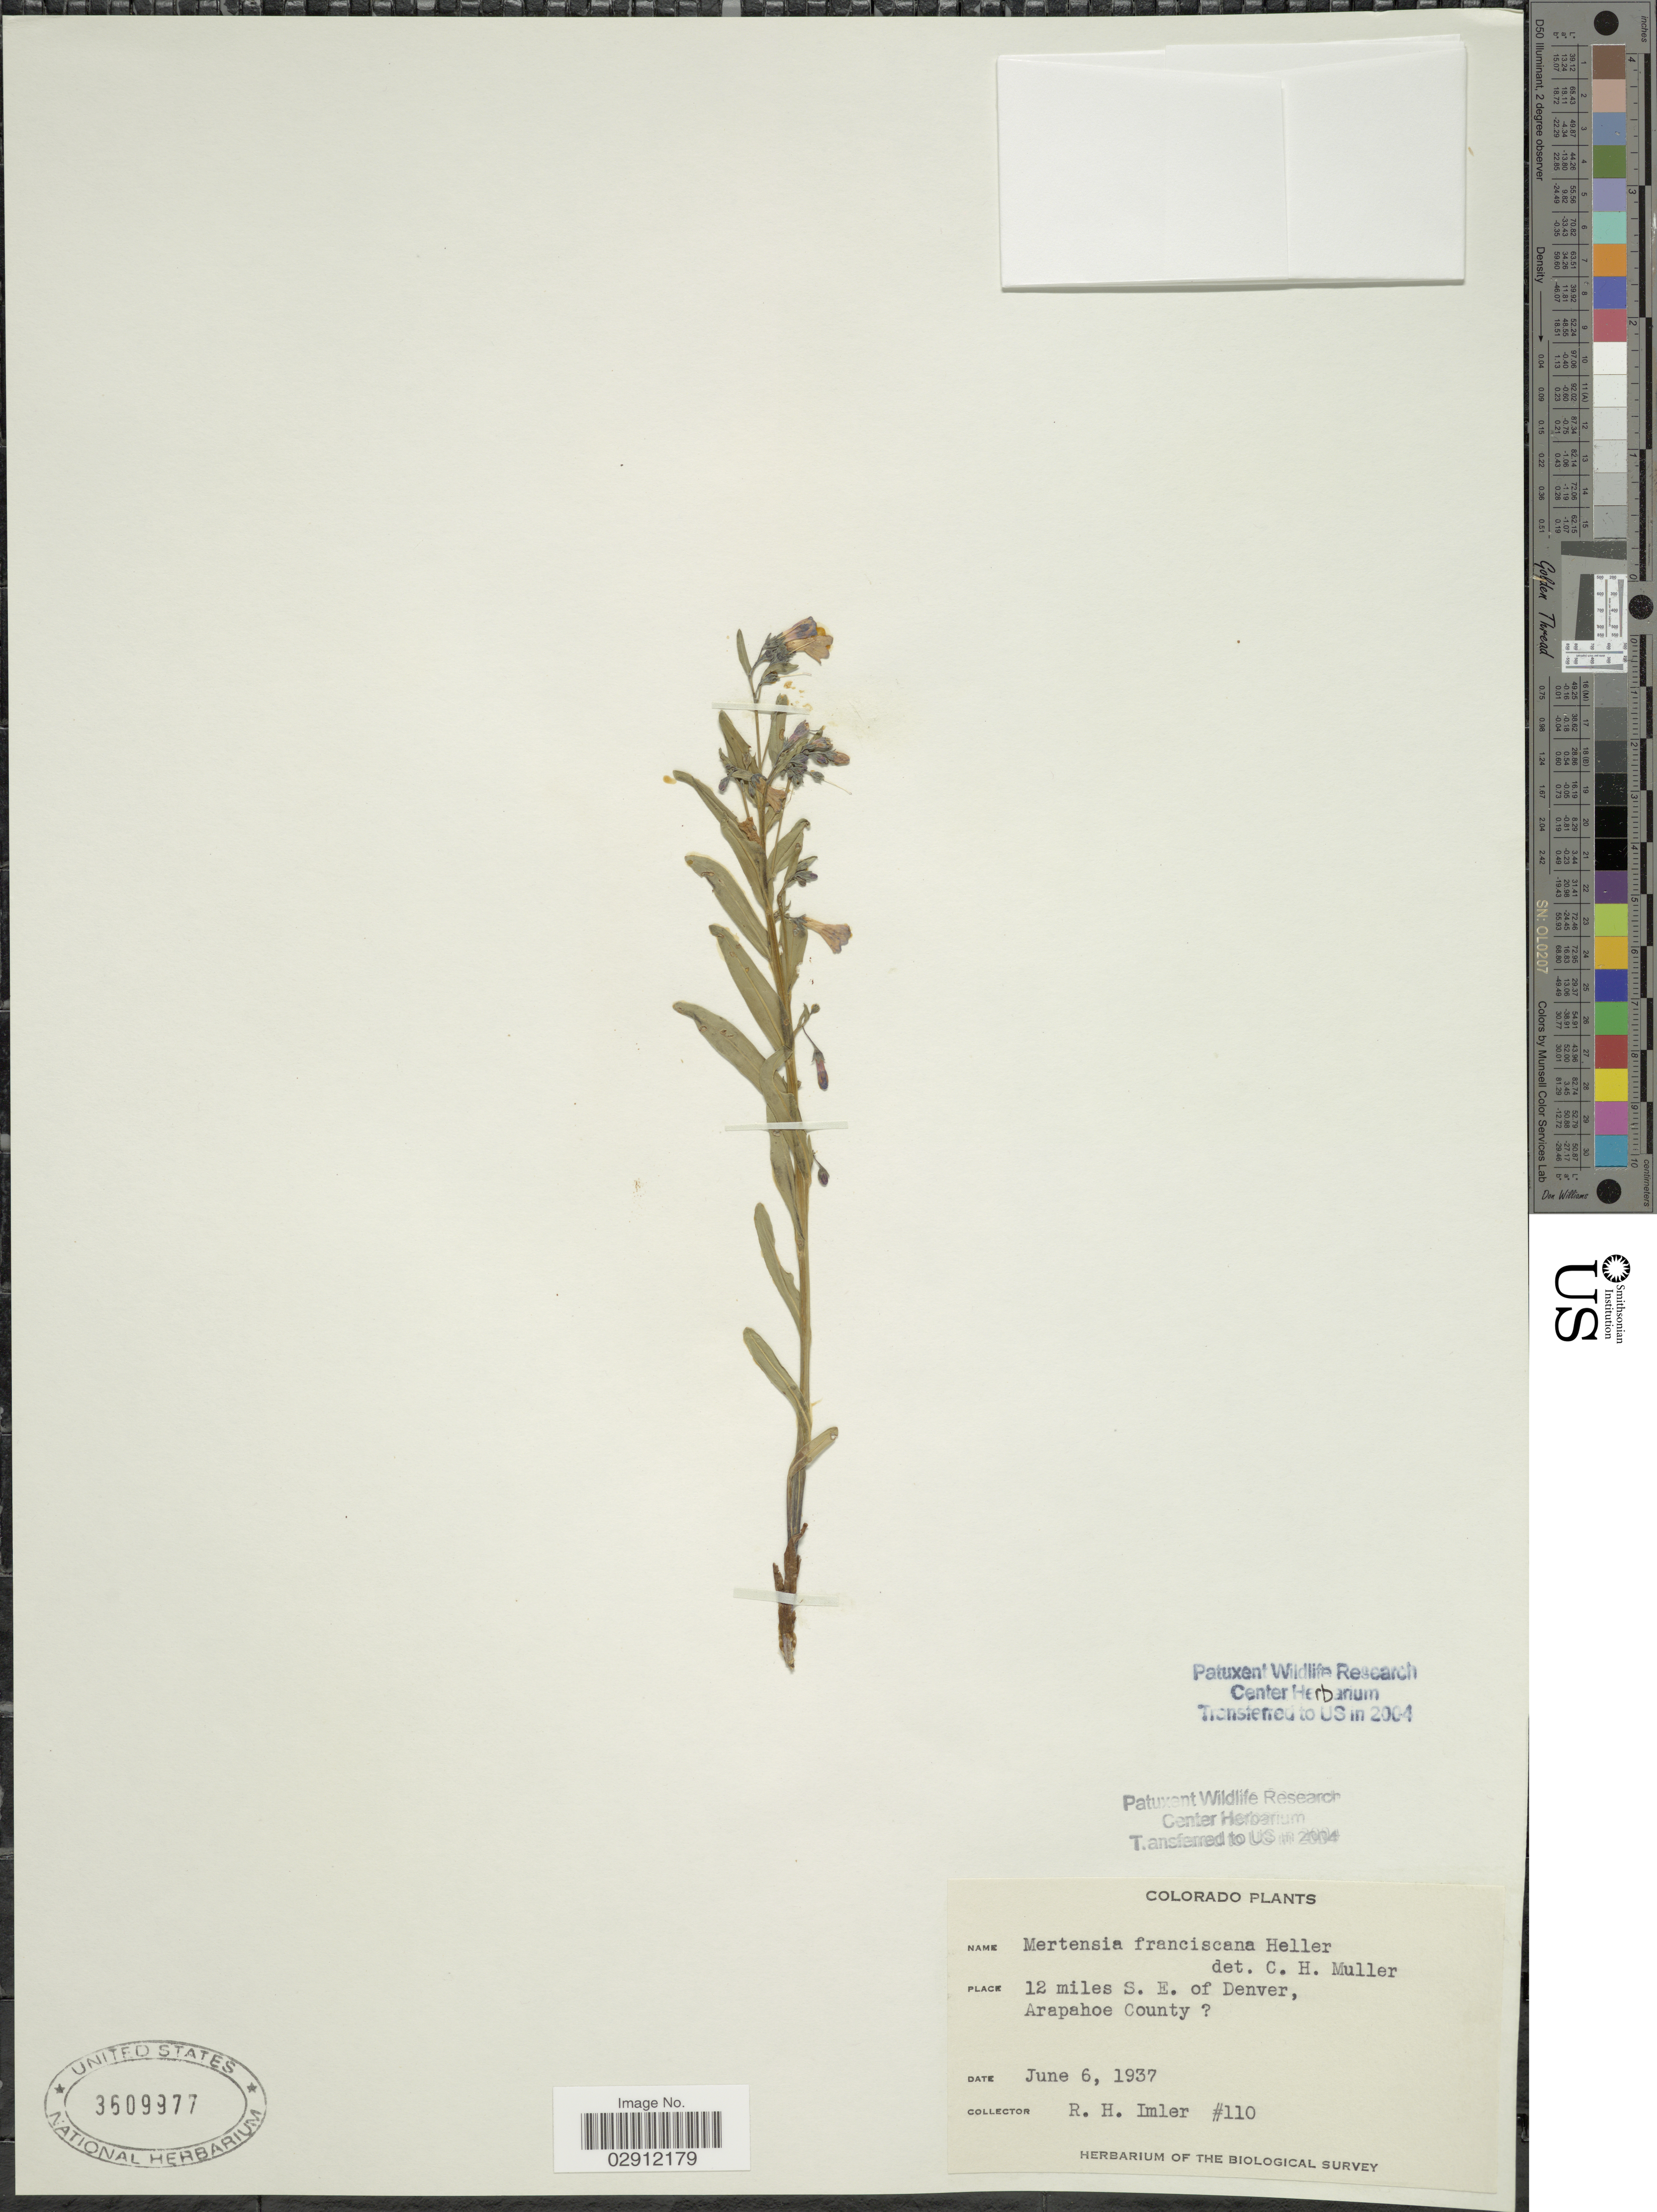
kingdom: Plantae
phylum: Tracheophyta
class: Magnoliopsida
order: Boraginales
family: Boraginaceae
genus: Mertensia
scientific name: Mertensia ciliata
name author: (James) G. Don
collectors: R. Imler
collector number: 110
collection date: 1937-06-06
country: United States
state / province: Colorado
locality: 12 miles S.E. of Denver, Arapahoe County.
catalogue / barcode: US 3609977